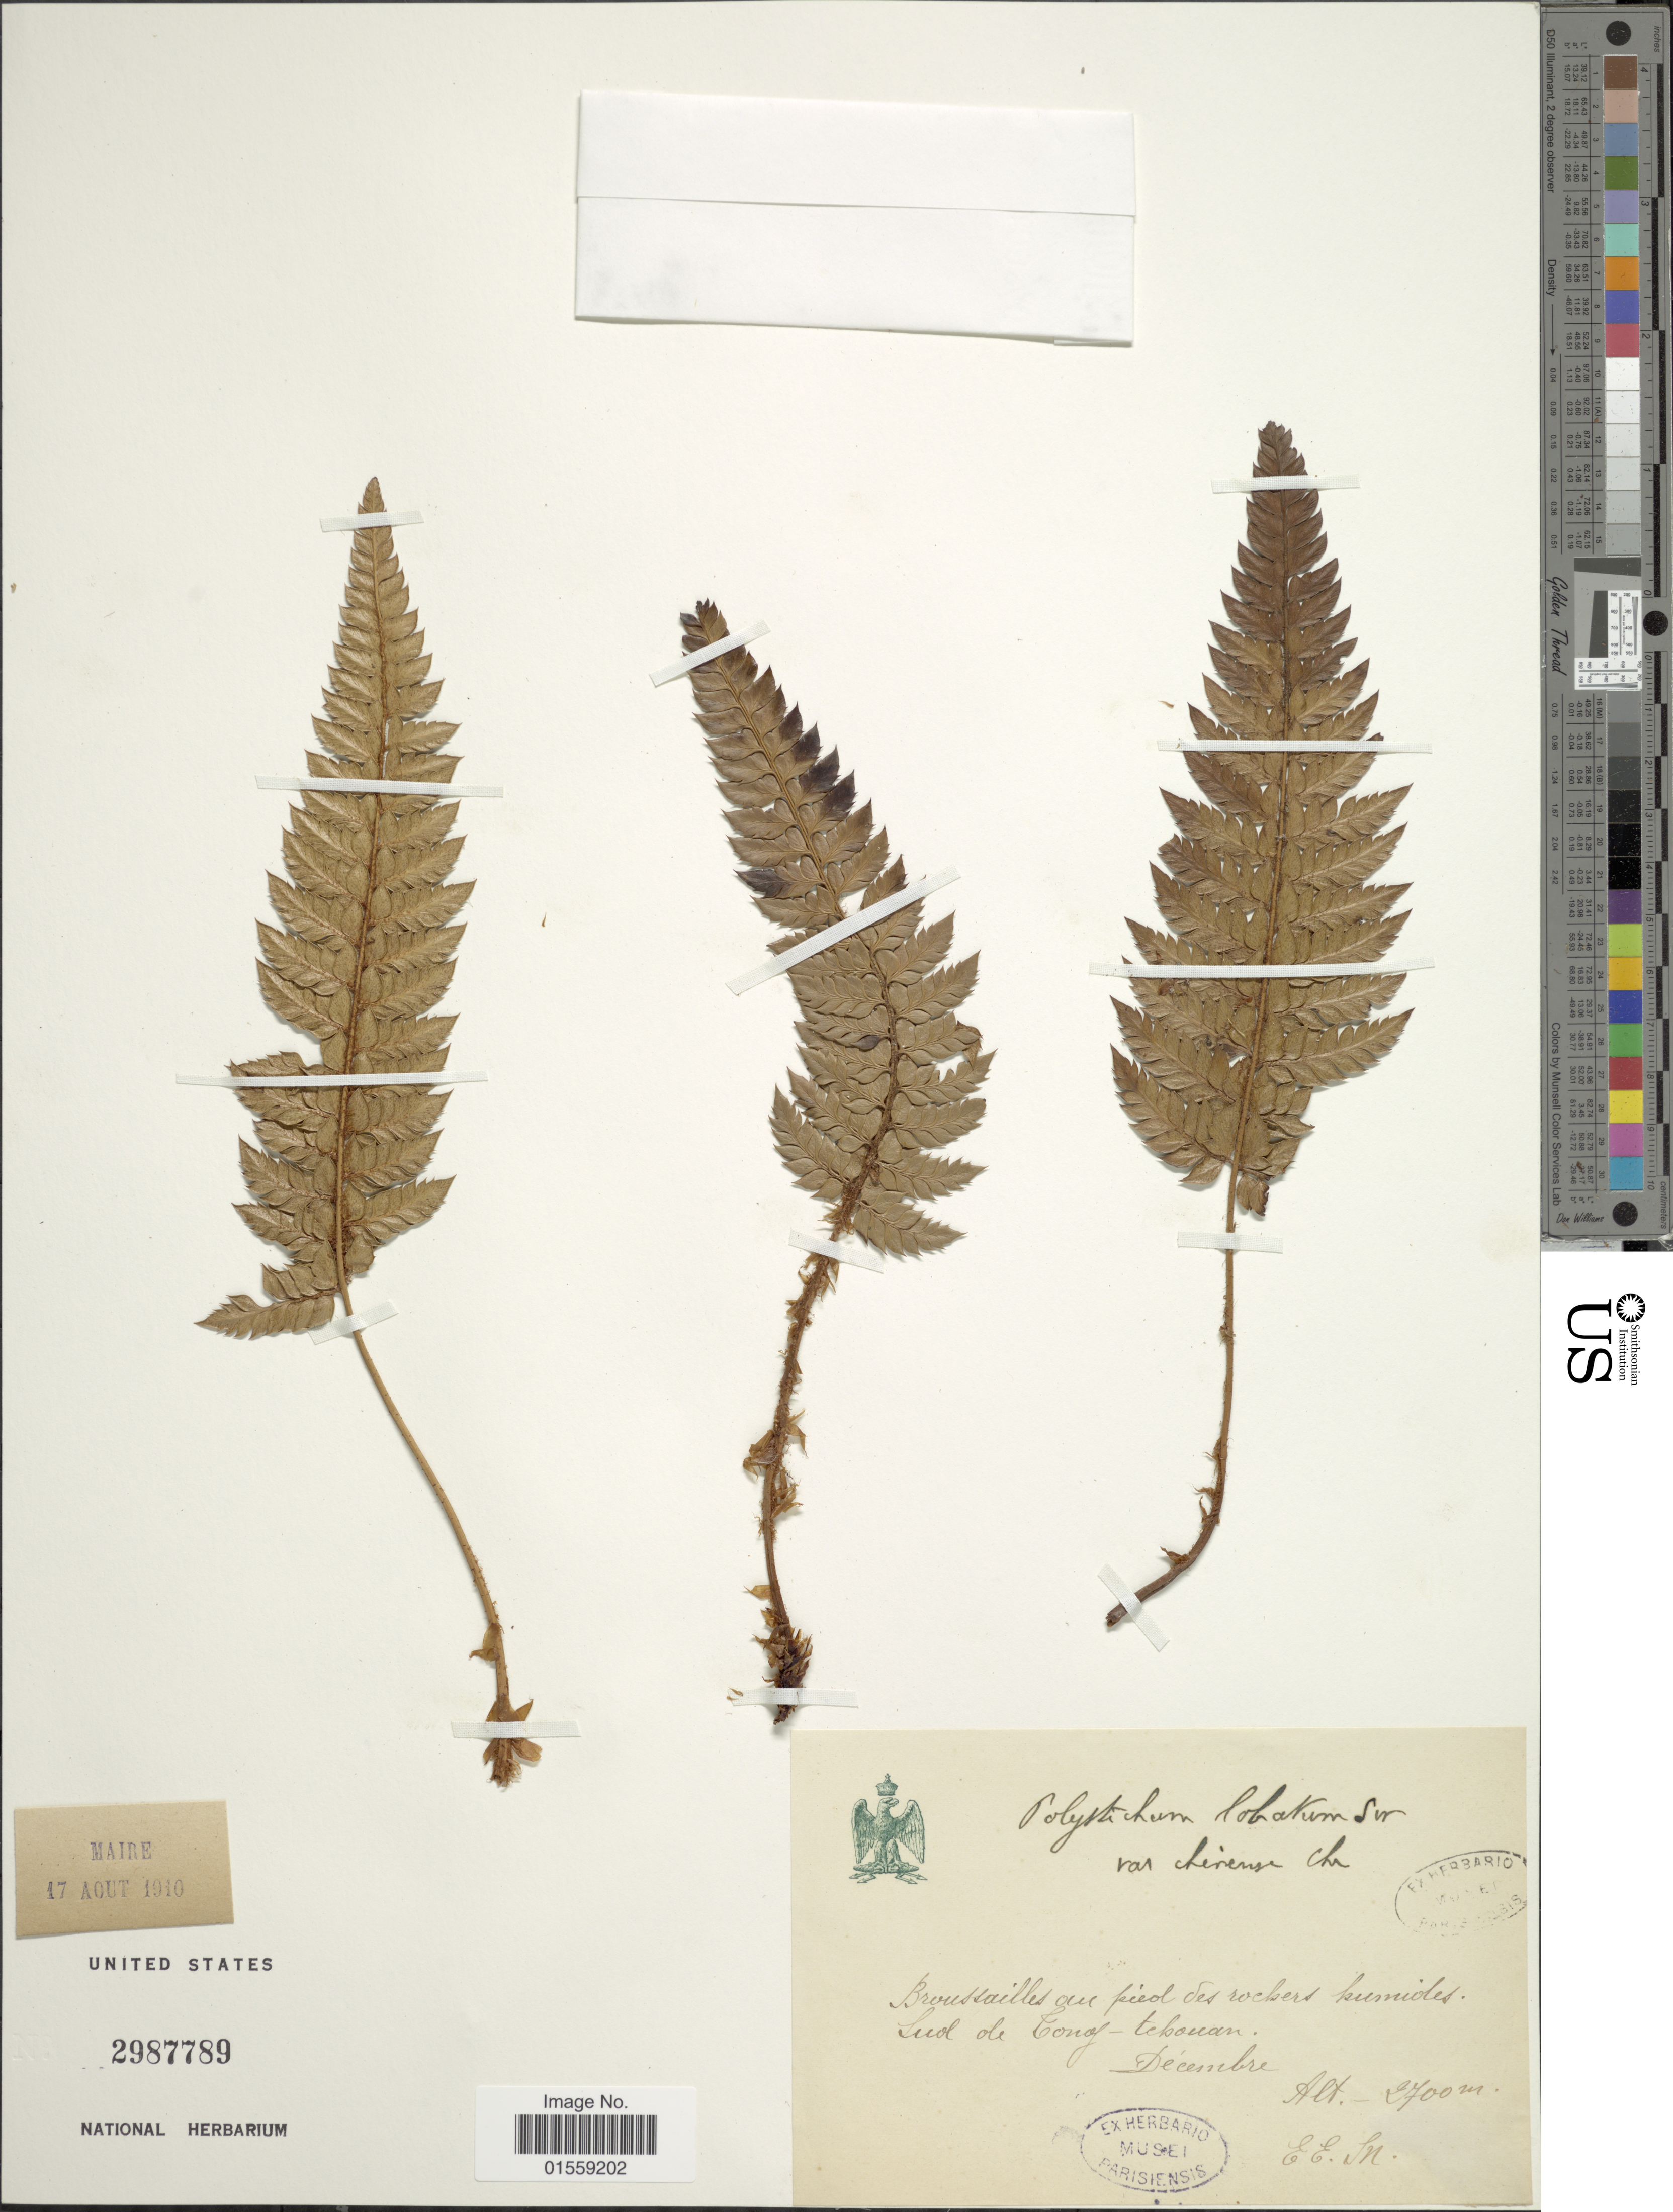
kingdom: Plantae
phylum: Tracheophyta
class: Polypodiopsida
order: Polypodiales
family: Dryopteridaceae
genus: Polystichum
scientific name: Polystichum lobatum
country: China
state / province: Yunnan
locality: Luvl de Long-tebouan. [interpreted]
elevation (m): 2700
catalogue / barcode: US 2987789